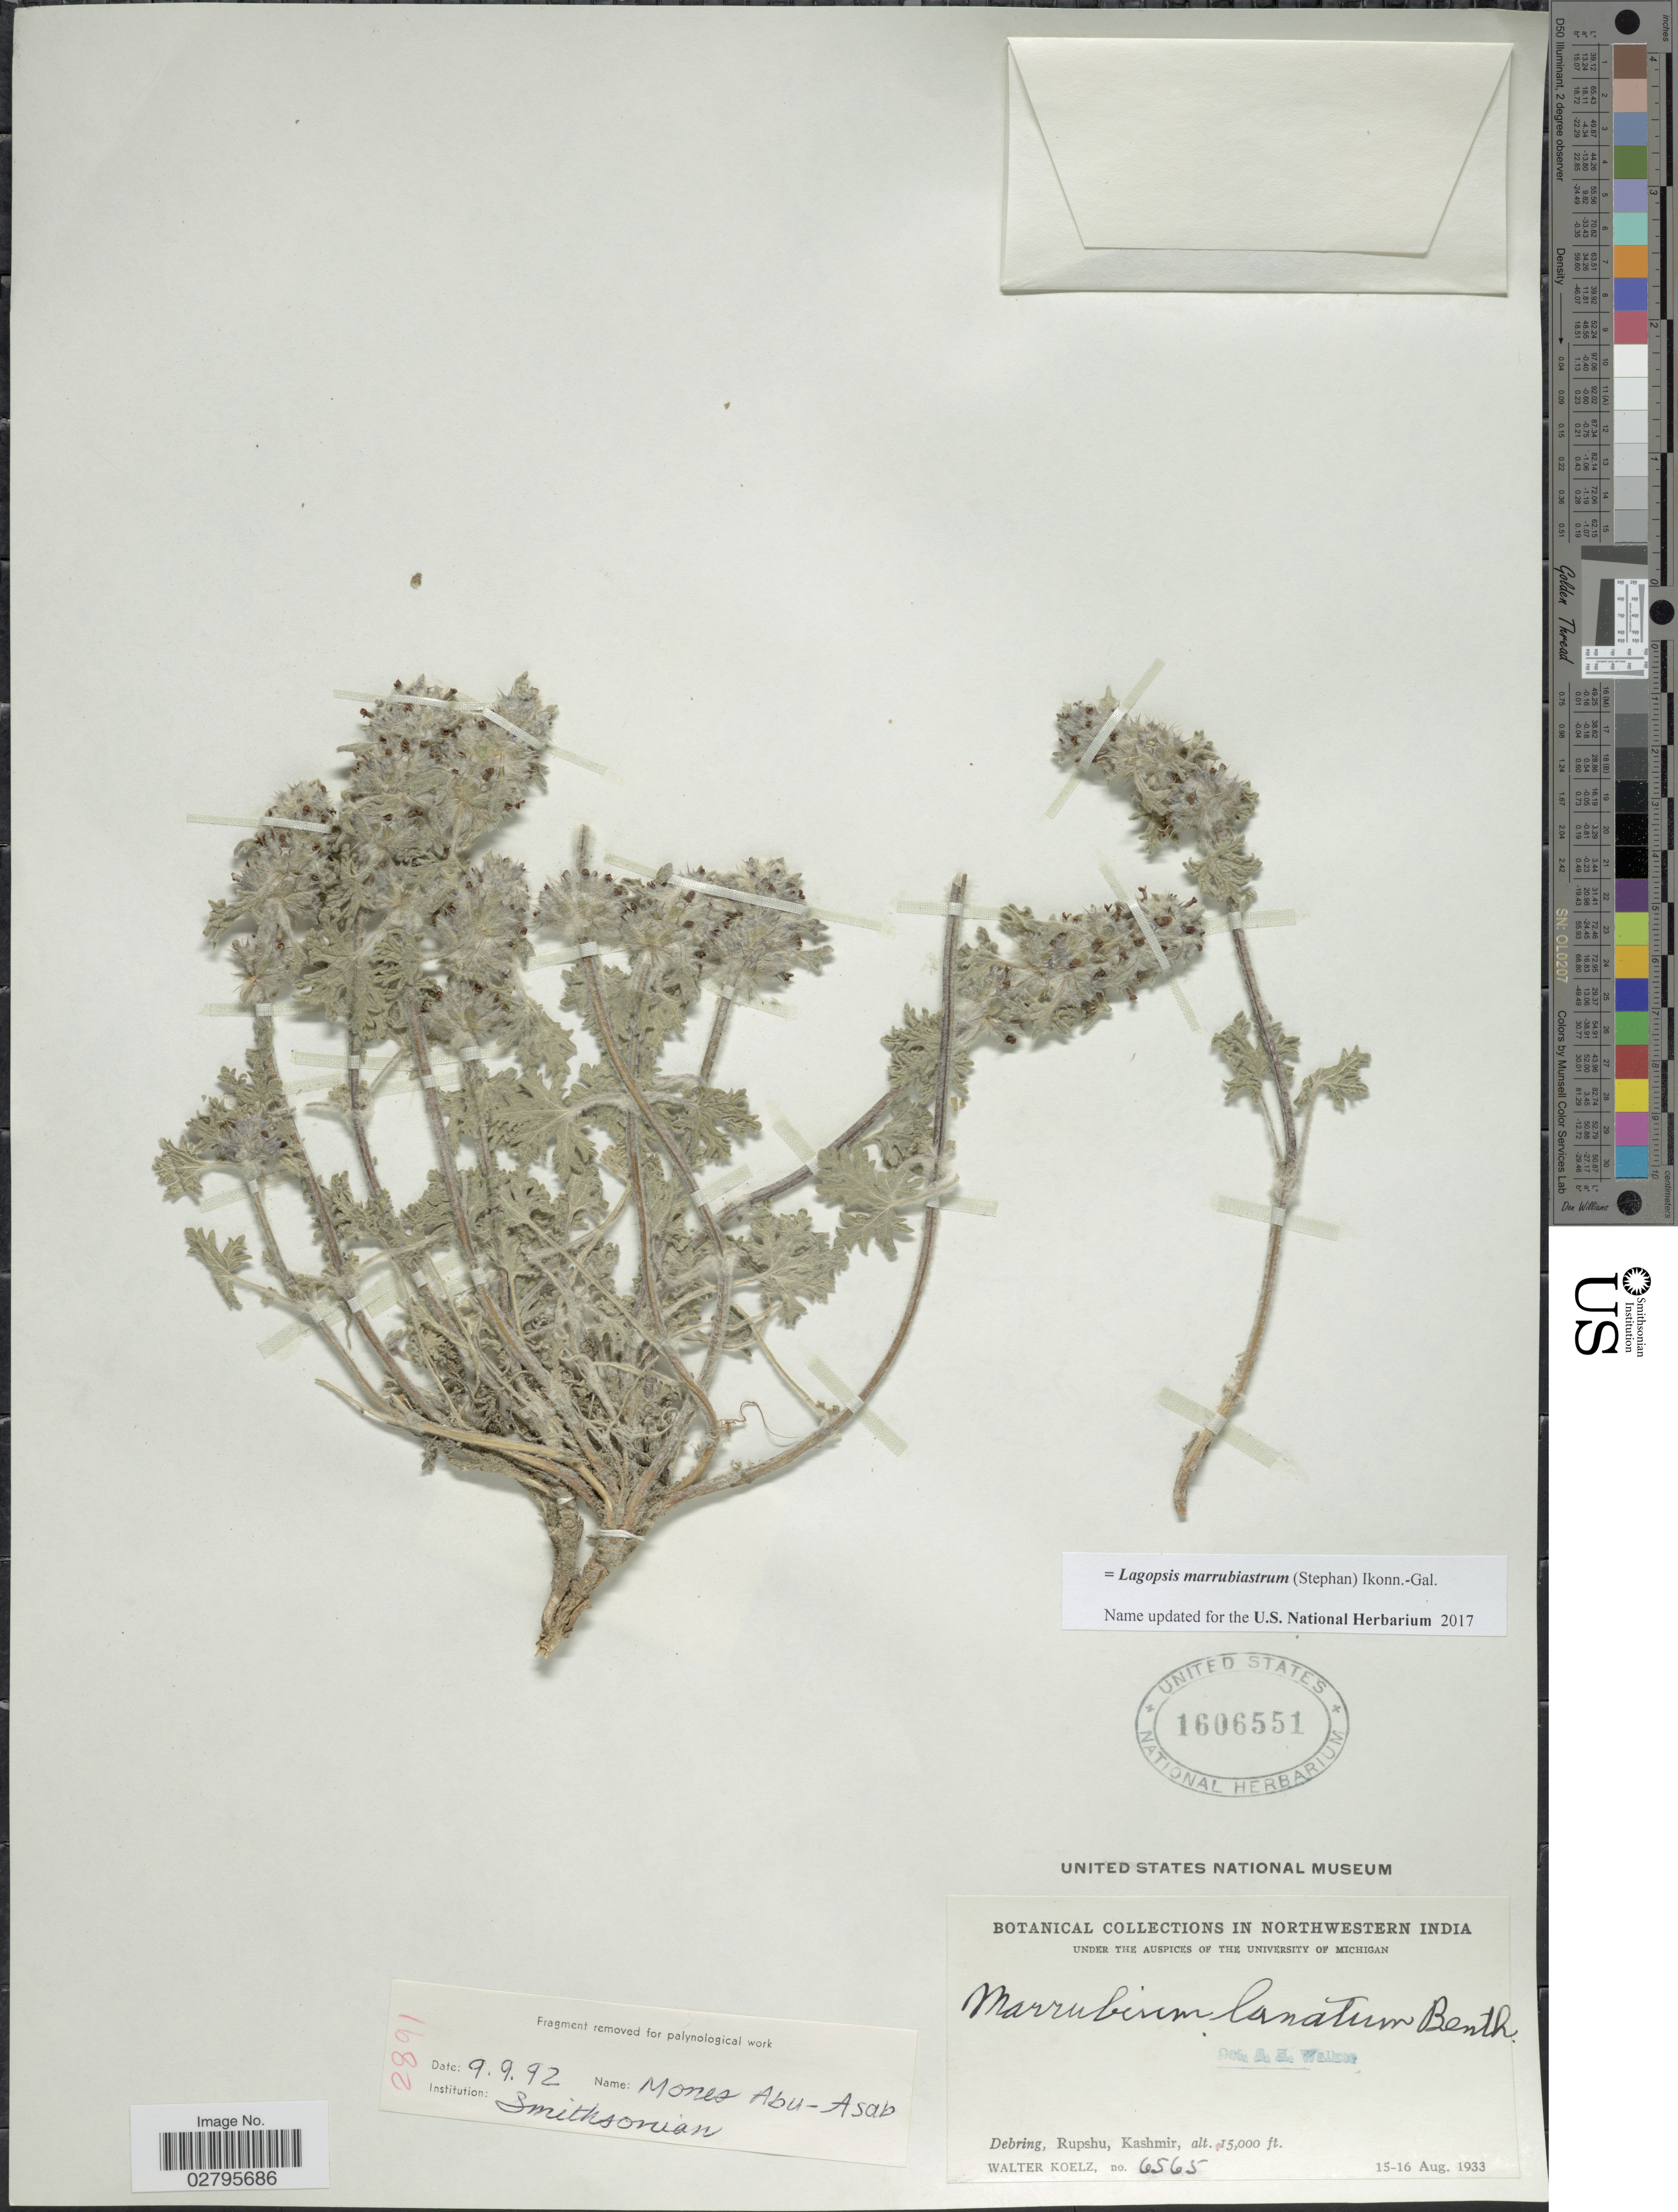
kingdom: Plantae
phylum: Tracheophyta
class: Magnoliopsida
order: Lamiales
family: Lamiaceae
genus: Lagopsis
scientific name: Lagopsis marrubiastrum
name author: (Stephan) Ikonn.-Gal.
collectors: W. N. Koelz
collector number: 6565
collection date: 1933-08-15/1933-08-16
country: India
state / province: Jammu and Kashmir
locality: Northwestern India, Debring, Rupshu, Kashmir.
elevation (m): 4572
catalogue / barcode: US 1606551